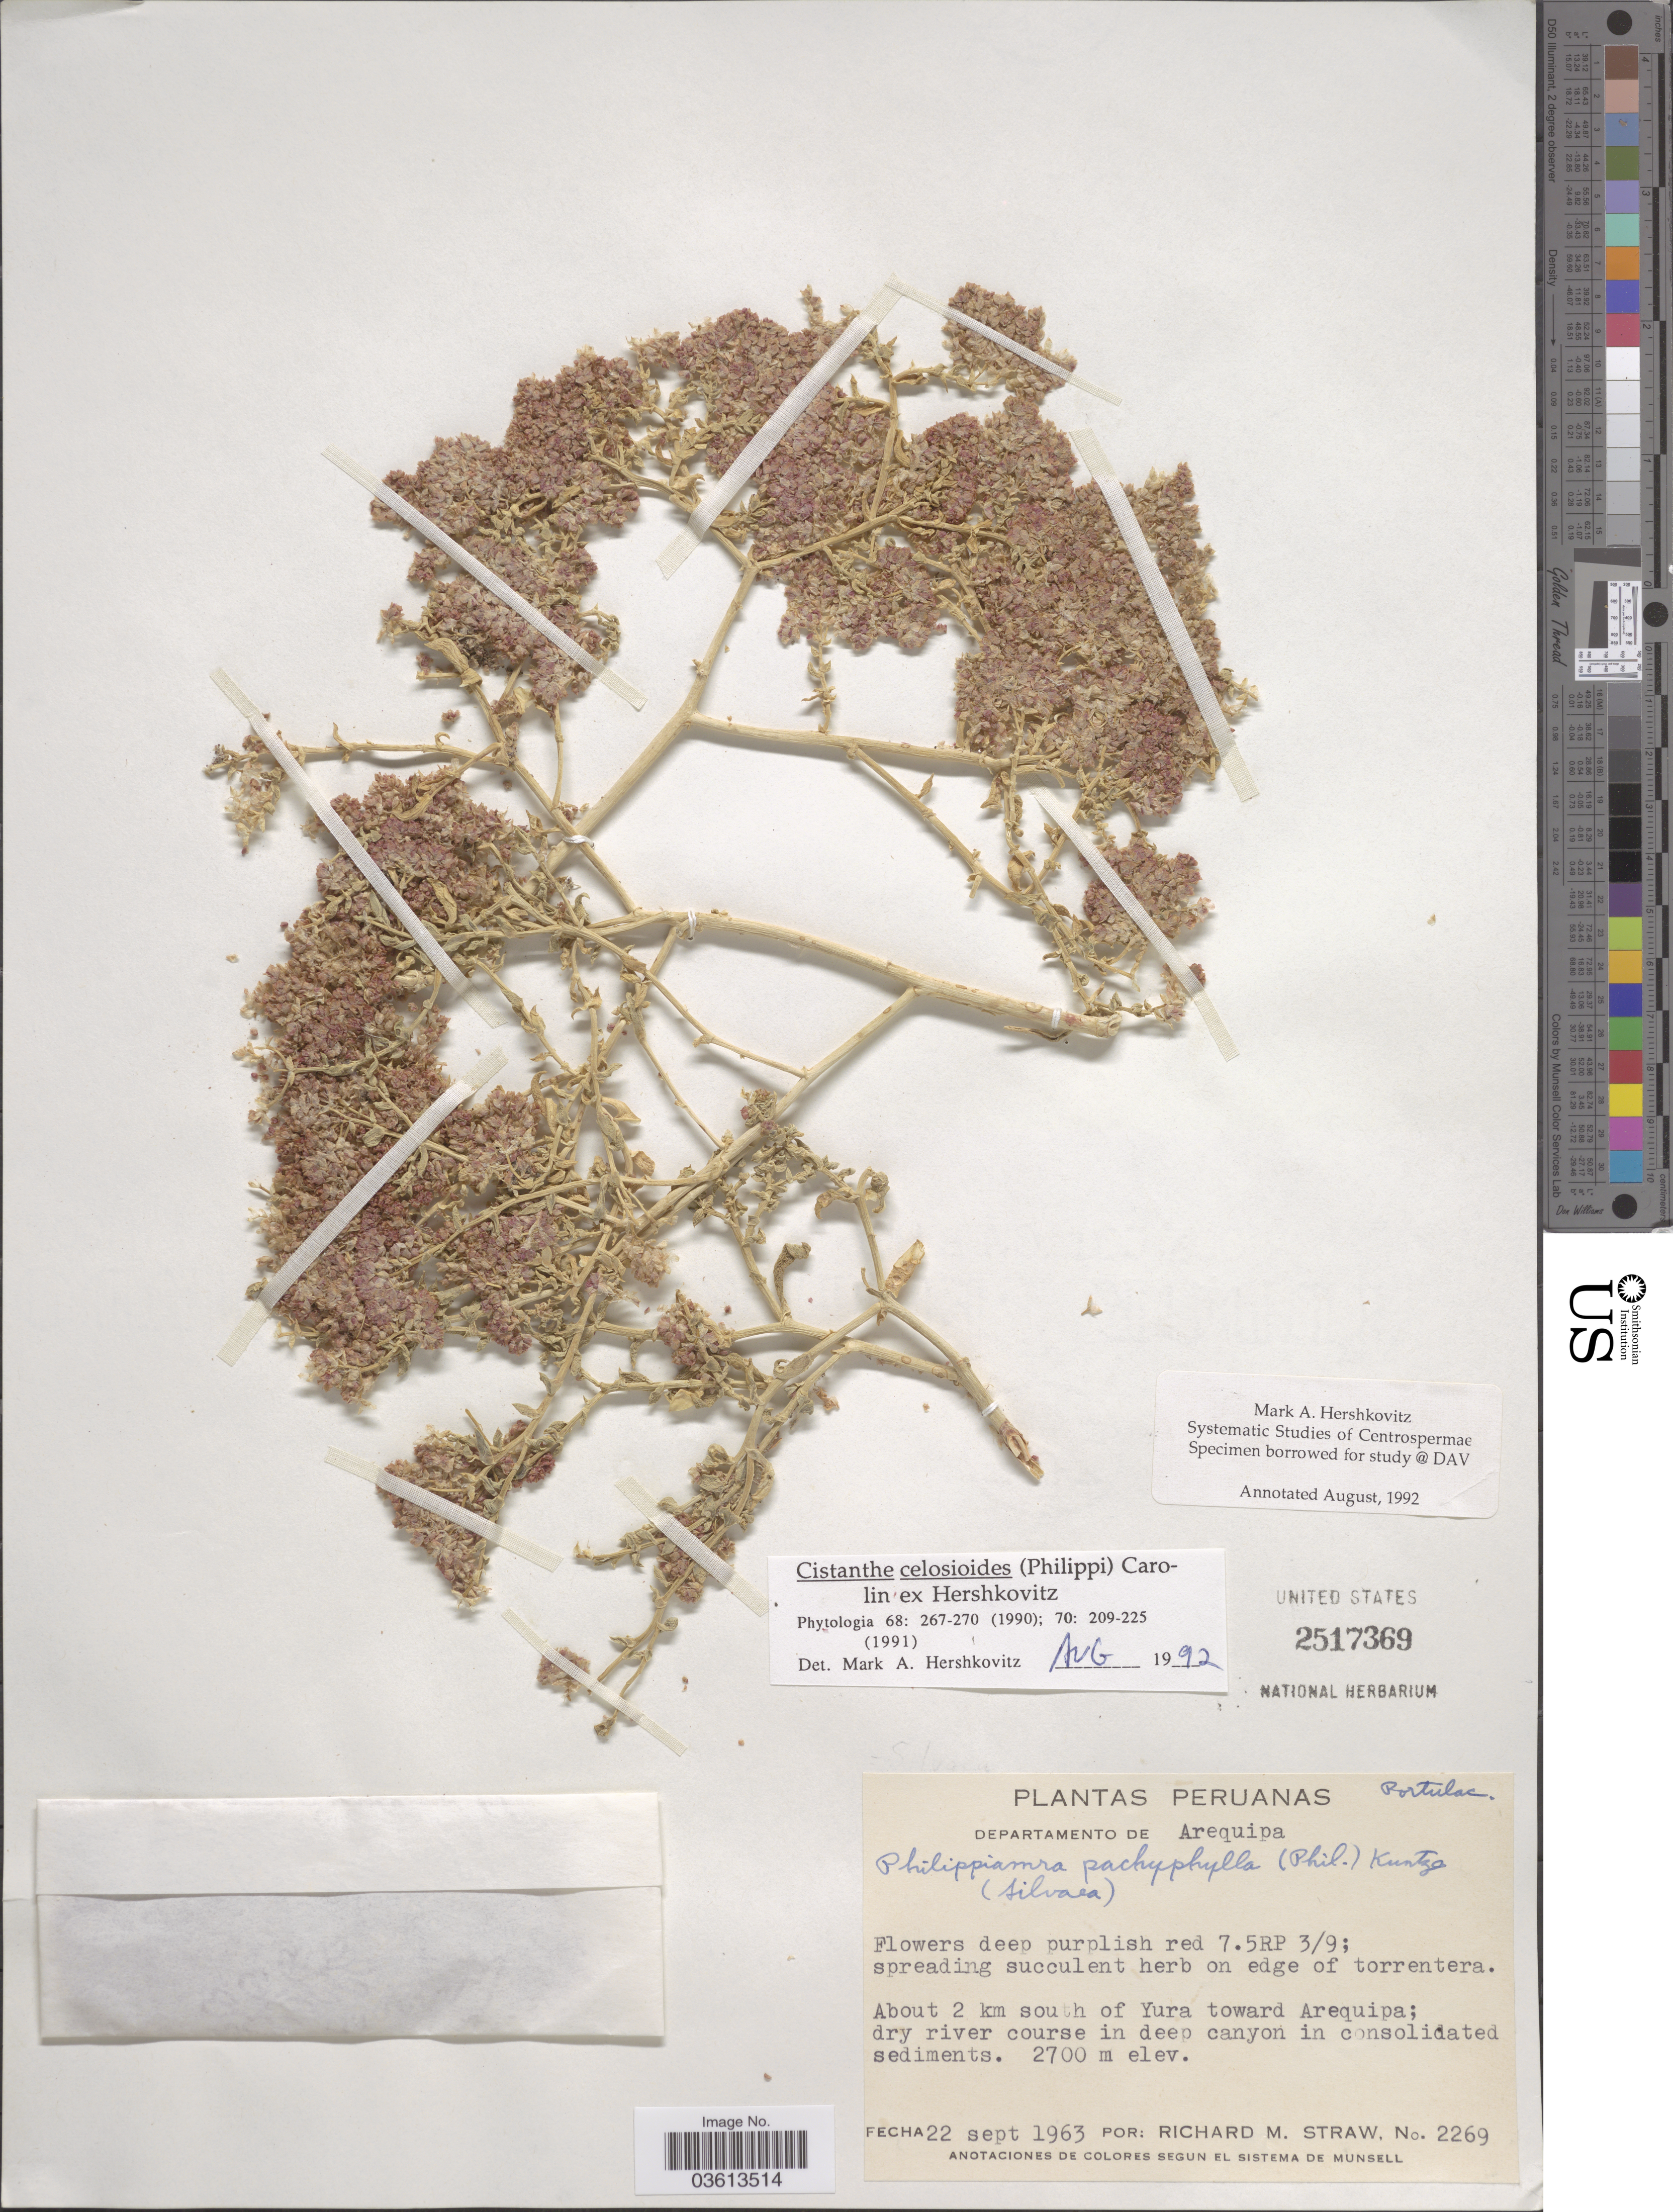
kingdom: Plantae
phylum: Tracheophyta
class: Magnoliopsida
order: Caryophyllales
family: Montiaceae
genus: Philippiamra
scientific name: Philippiamra celosioides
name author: (Phil.) Kuntze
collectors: R. M. Straw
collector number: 2269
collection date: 1963-09-22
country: Peru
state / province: Arequipa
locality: Departamento de Arequipa. About 2 km south of Yura toward Arequipa.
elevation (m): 2700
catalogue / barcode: US 2517369